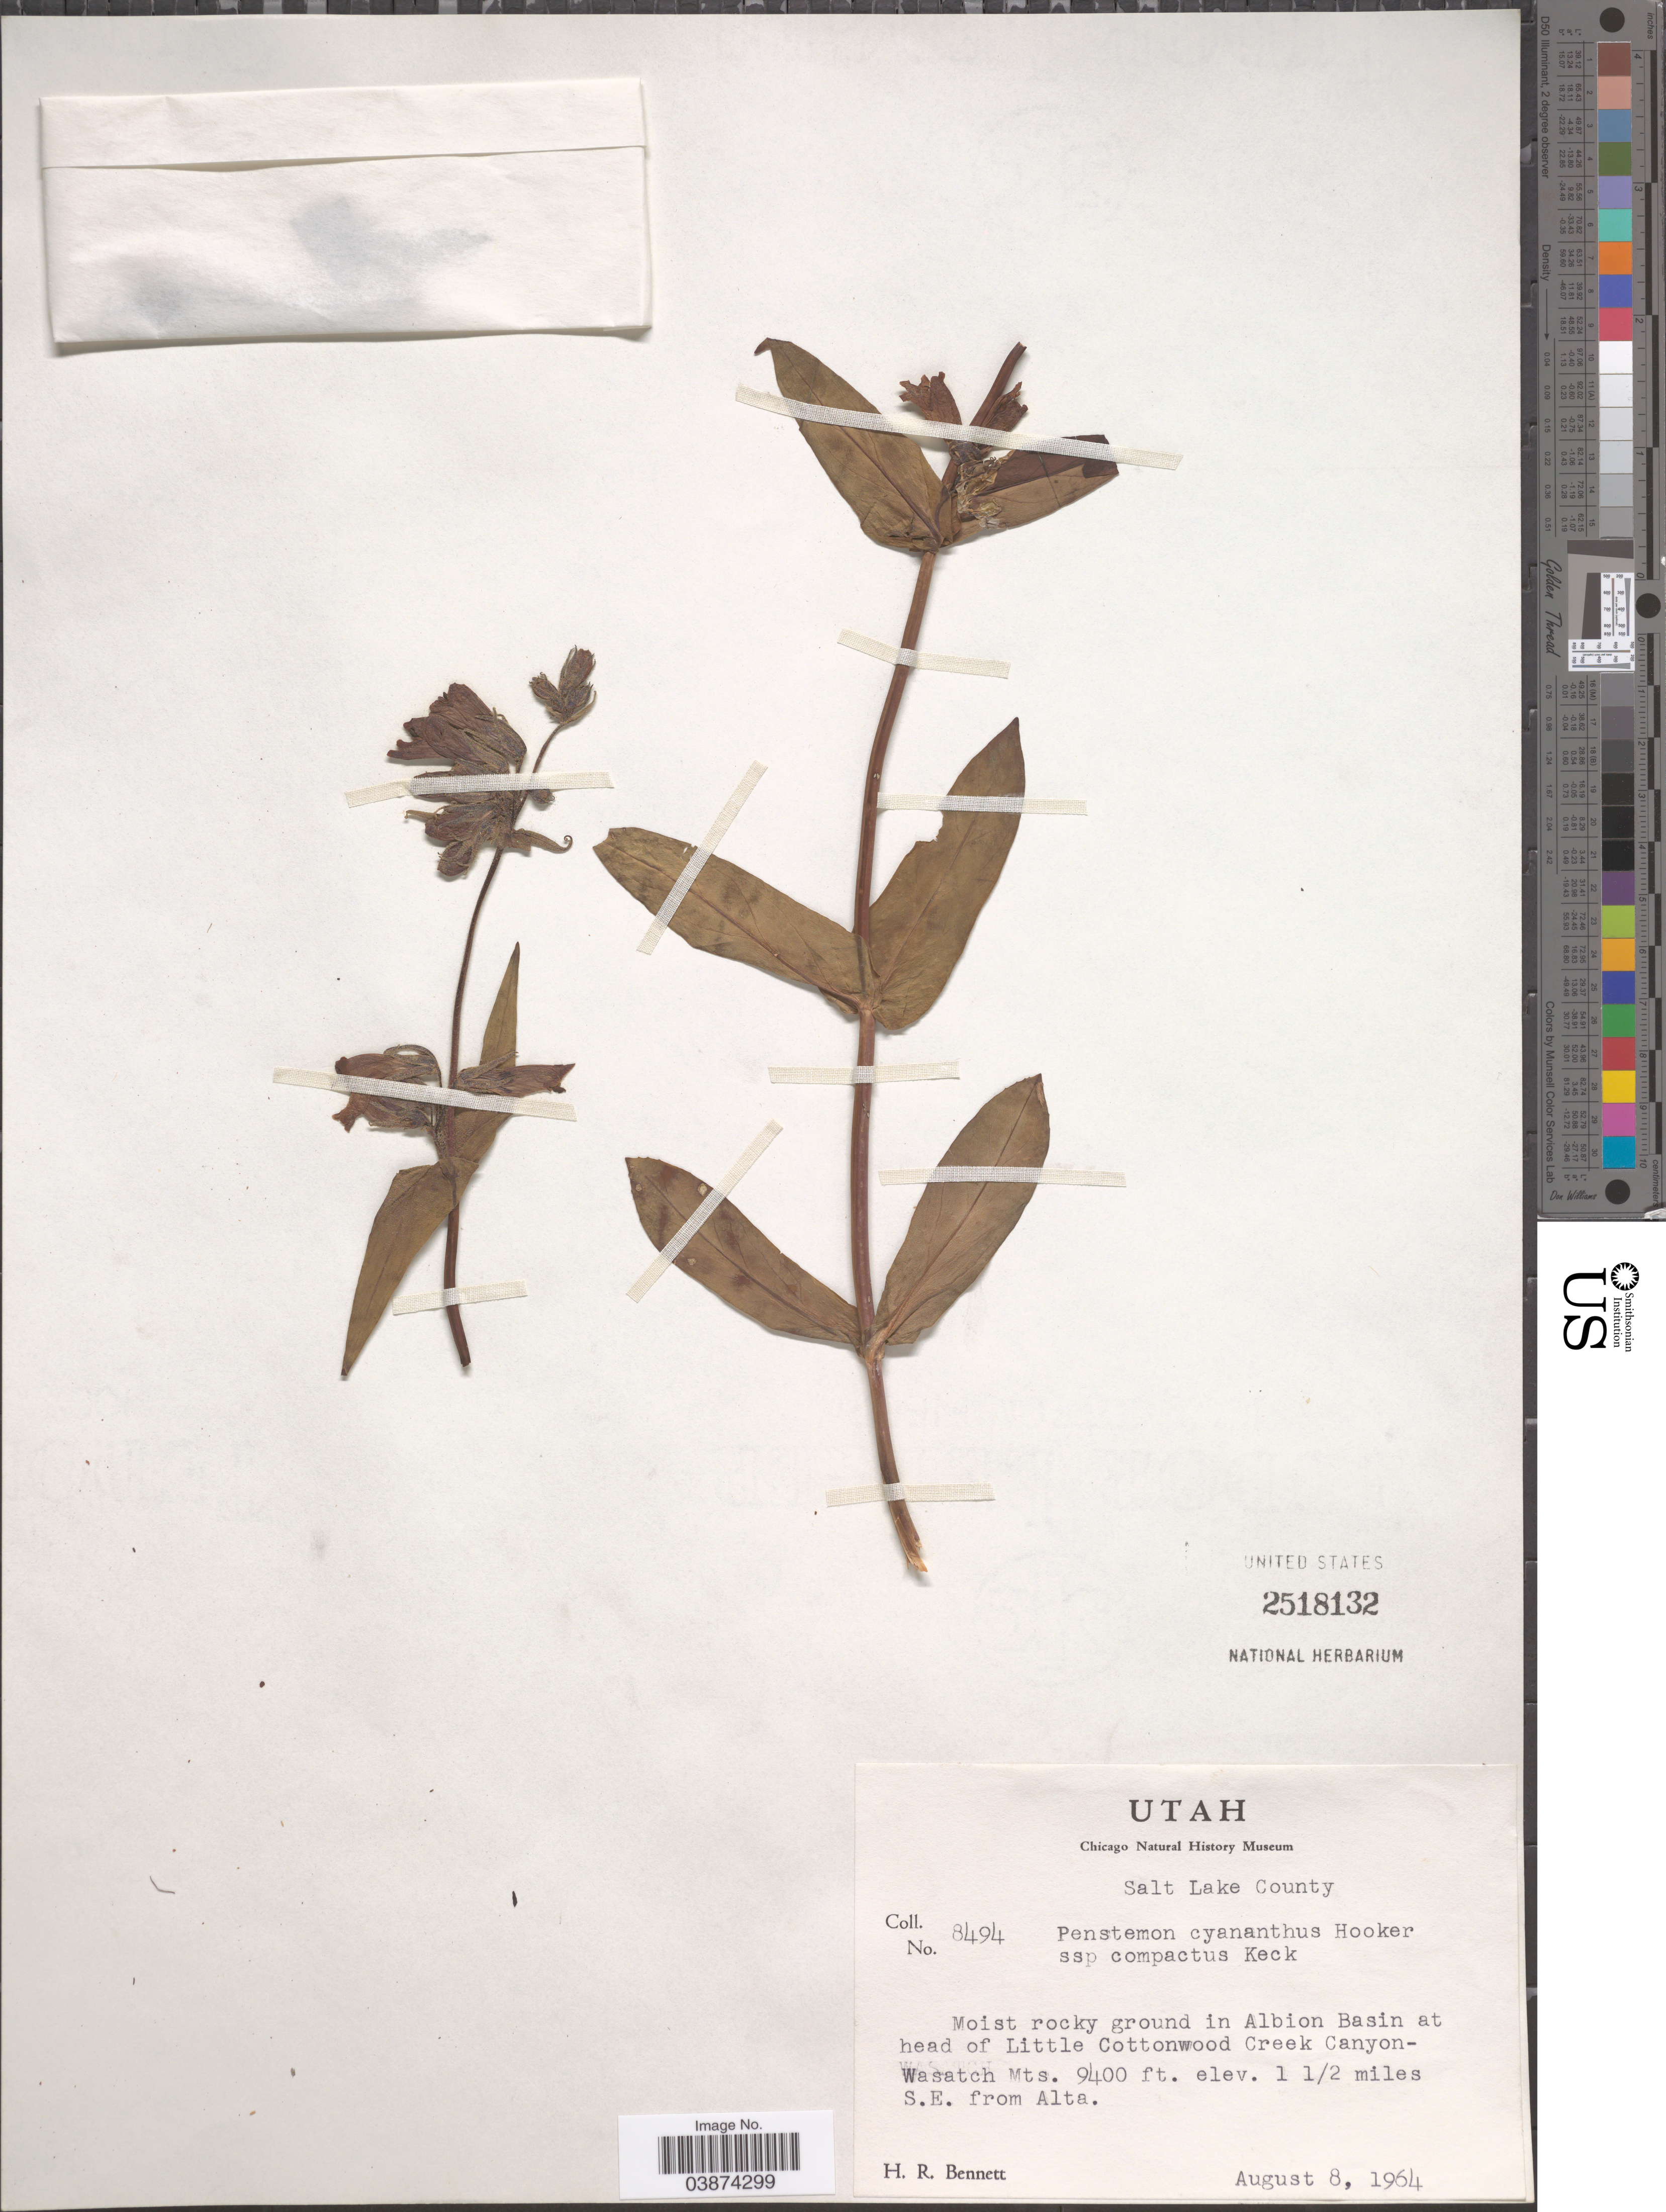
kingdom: Plantae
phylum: Tracheophyta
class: Magnoliopsida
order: Lamiales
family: Plantaginaceae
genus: Penstemon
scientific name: Penstemon cyananthus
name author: Hook.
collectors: H. R. Bennett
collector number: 8494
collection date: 1964-08-08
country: United States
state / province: Utah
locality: Salt Lake County. Moist rocky ground in Albion Basin at head of Little Cottonwood Creek Canyon - Wasatch Mts. 1½ miles S.E. from Alta.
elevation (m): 2865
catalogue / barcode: US 2518132